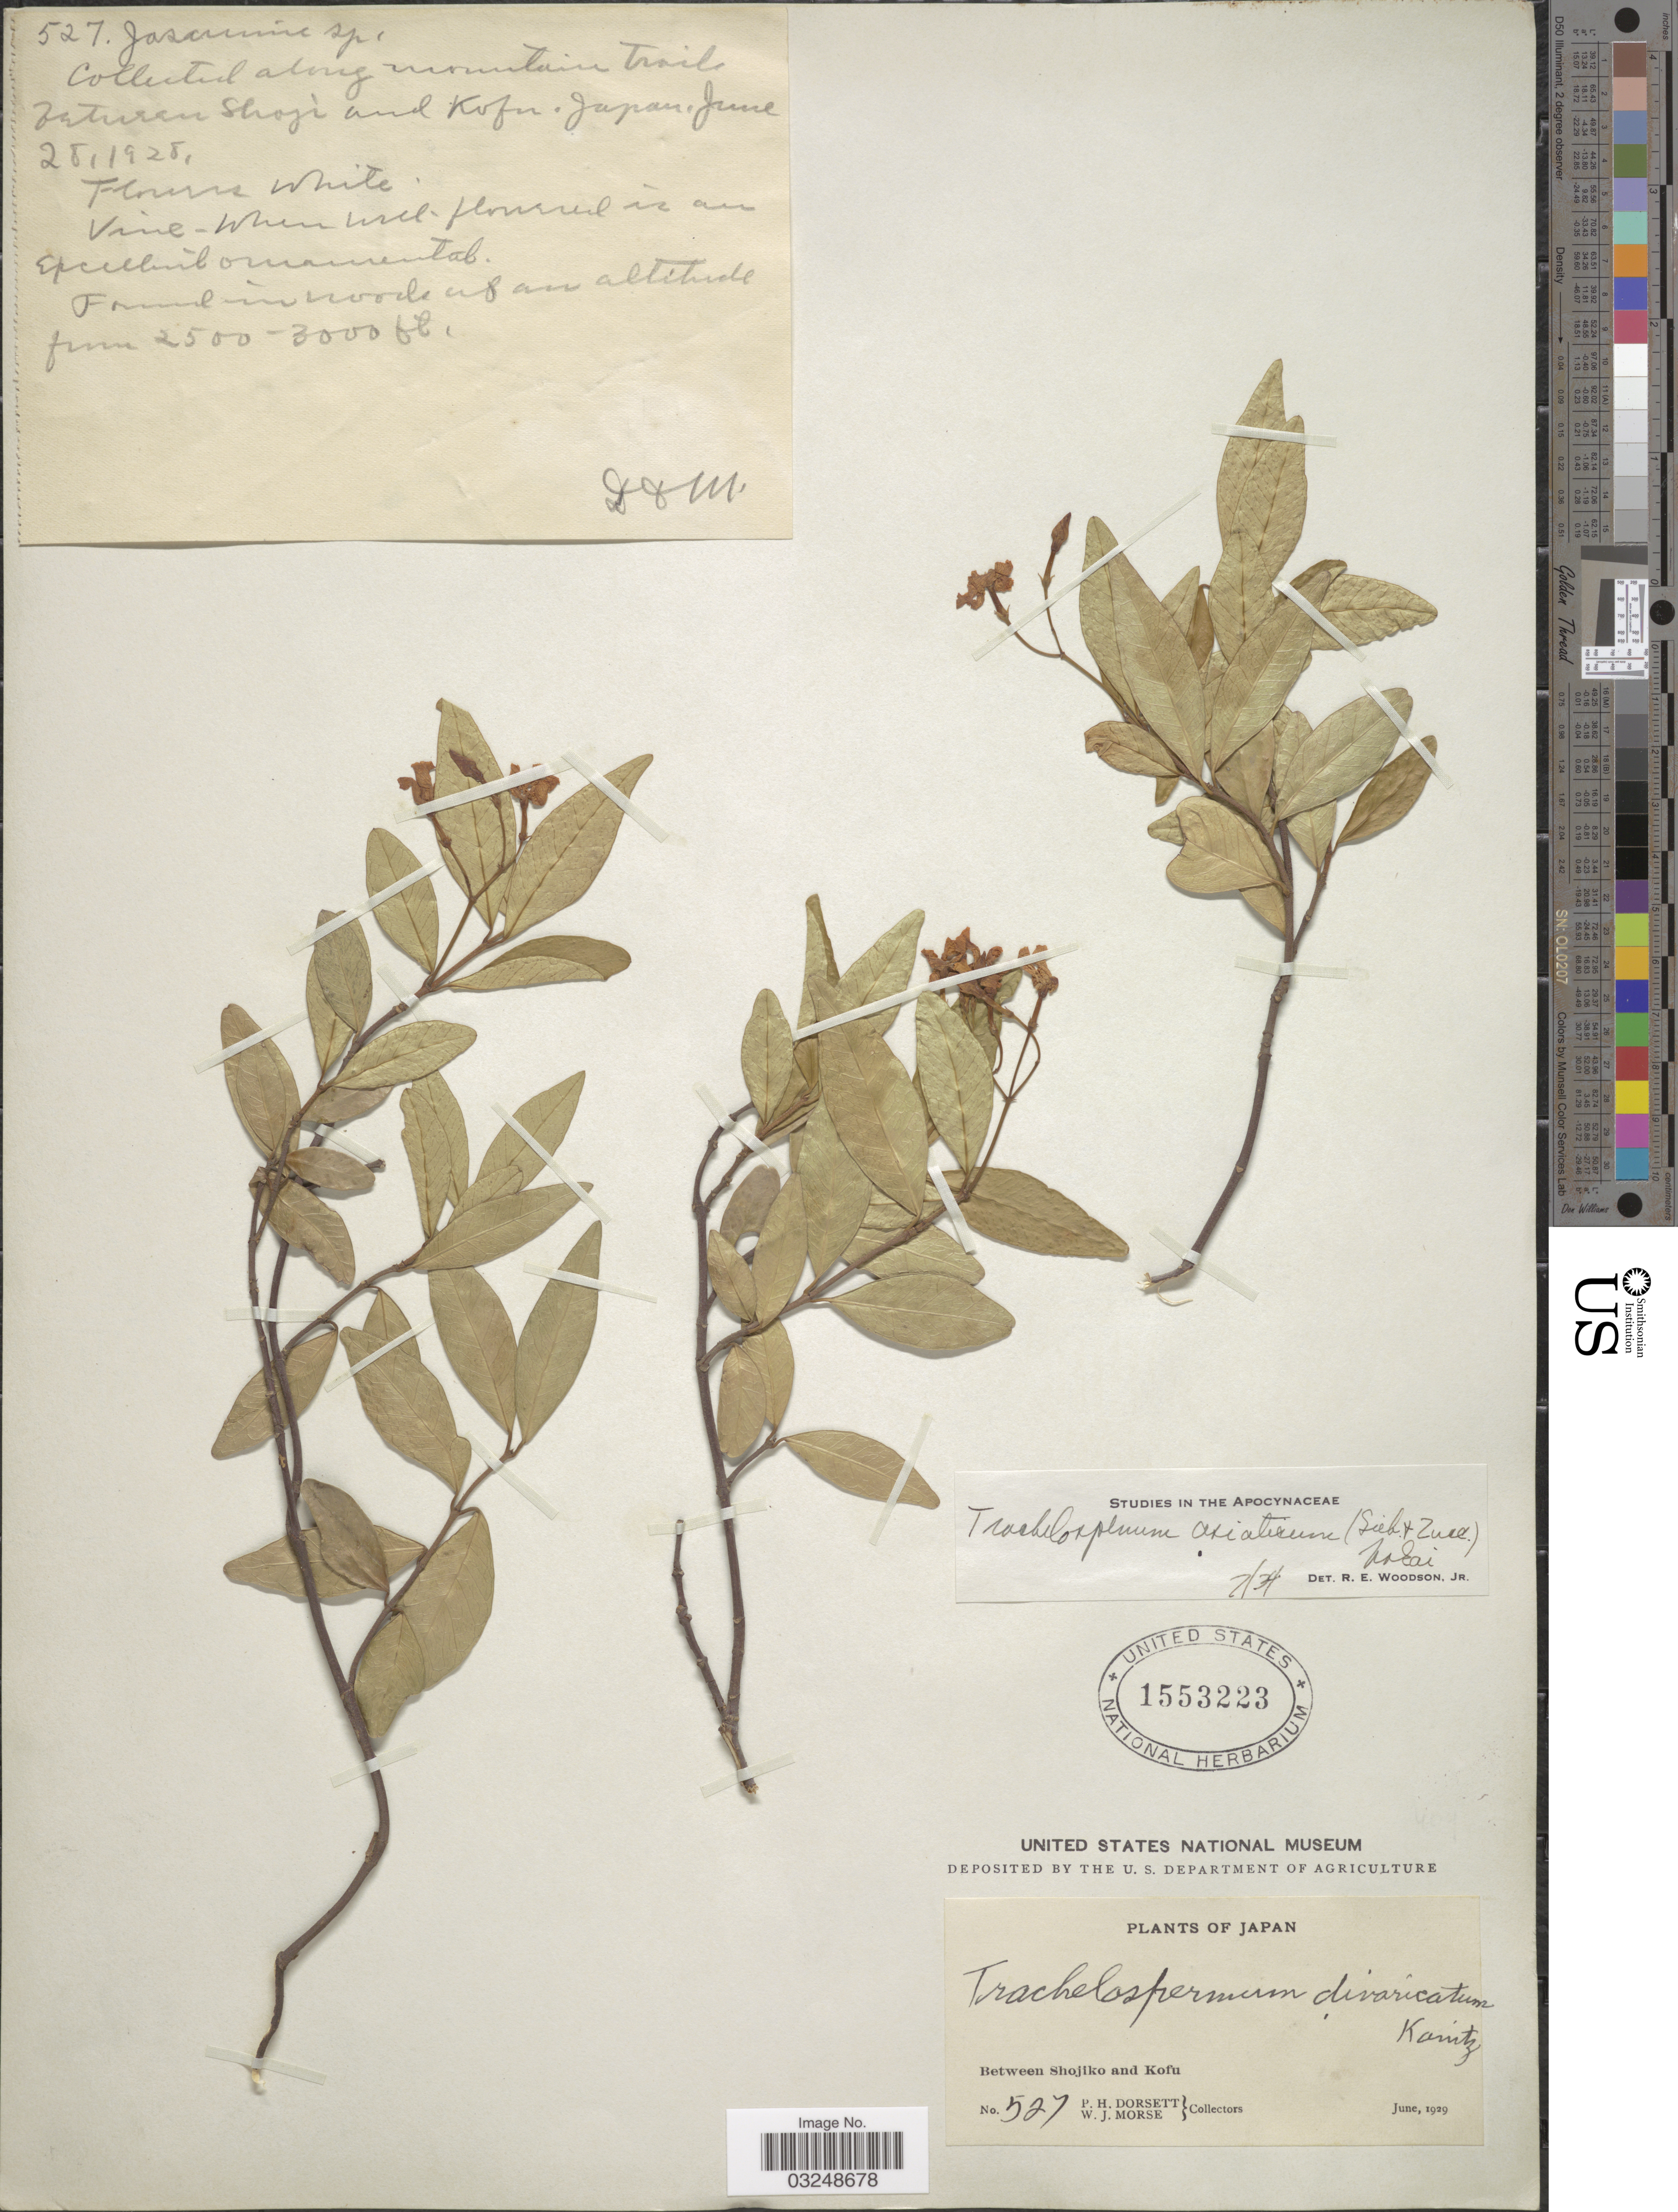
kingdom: Plantae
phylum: Tracheophyta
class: Magnoliopsida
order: Gentianales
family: Apocynaceae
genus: Trachelospermum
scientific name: Trachelospermum asiaticum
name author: (Siebold & Zucc.) Nakai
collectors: P. H. Dorsett & W. J. Morse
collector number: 527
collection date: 1929-06-28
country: Japan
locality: Along mountain trail between Shojiko and Kofu.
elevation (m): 762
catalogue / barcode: US 1553223